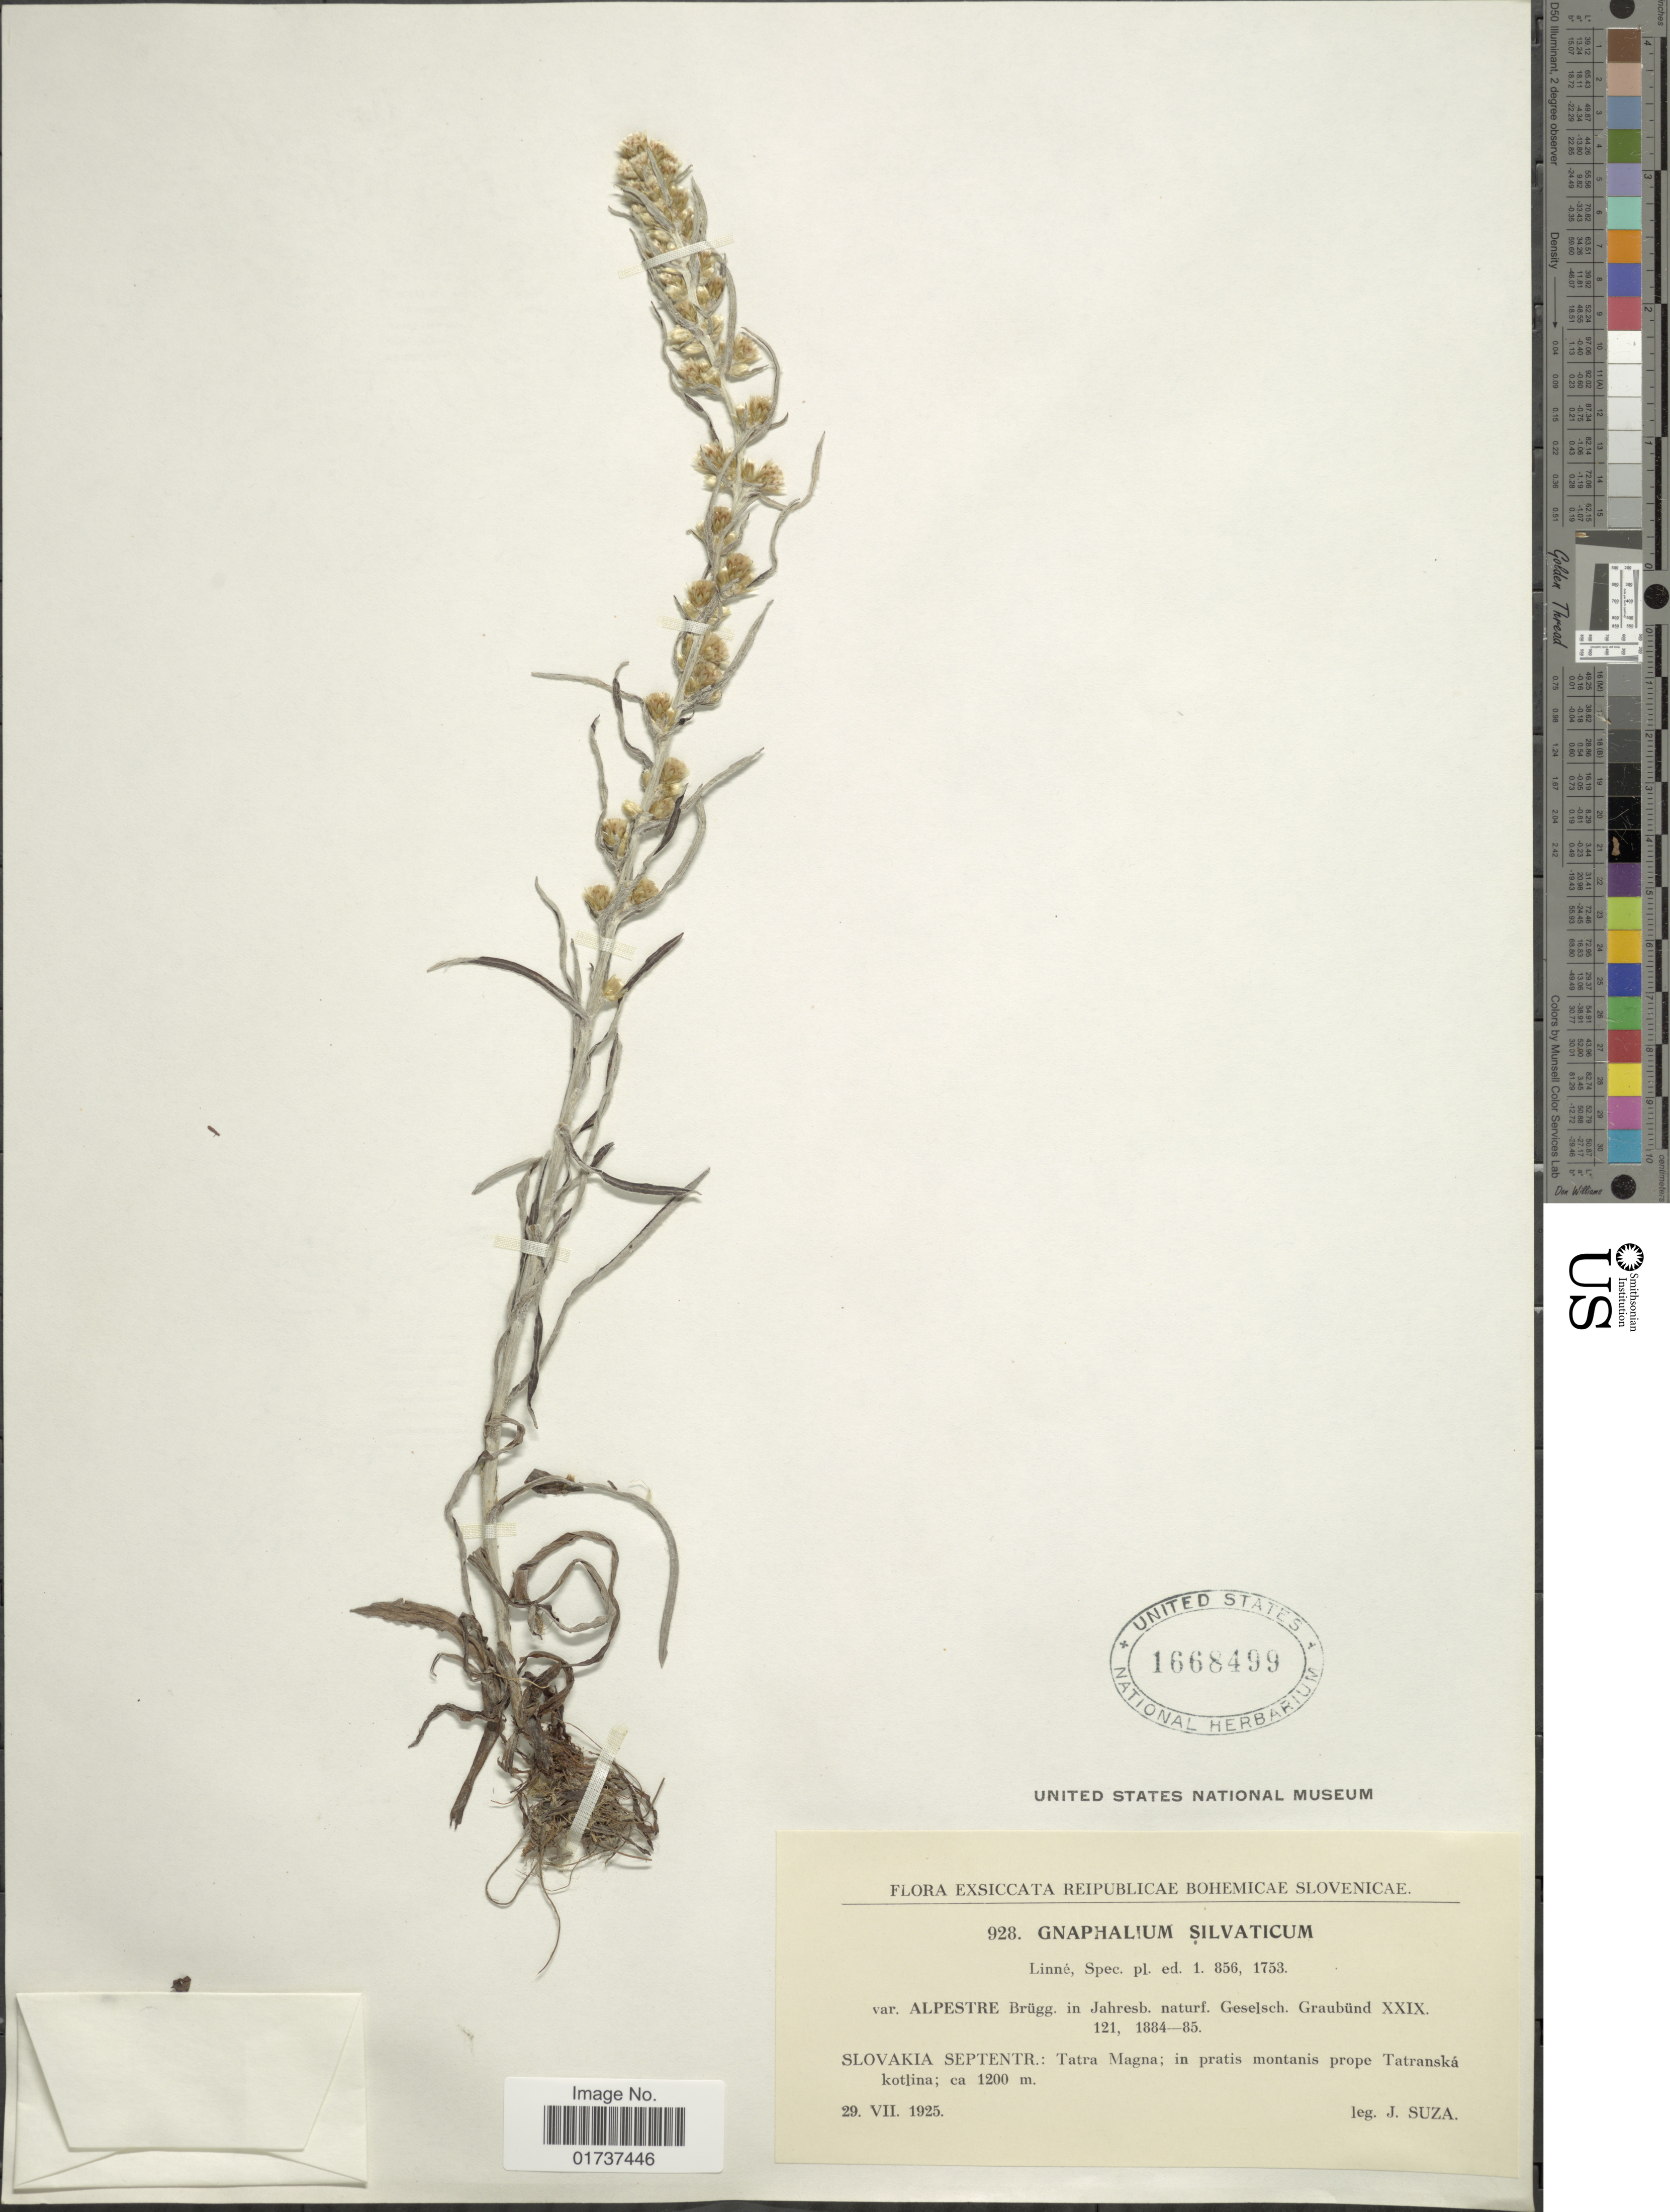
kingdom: Plantae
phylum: Tracheophyta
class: Magnoliopsida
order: Asterales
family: Asteraceae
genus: Gnaphalium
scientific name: Gnaphalium sylvaticum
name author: L.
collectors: J. Suza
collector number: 928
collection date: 1925-07-29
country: Slovakia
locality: Slovakia Septentr: tatra Magna; in pratis montanis prope Tatranská kotlina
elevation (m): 1200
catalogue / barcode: US 1668499